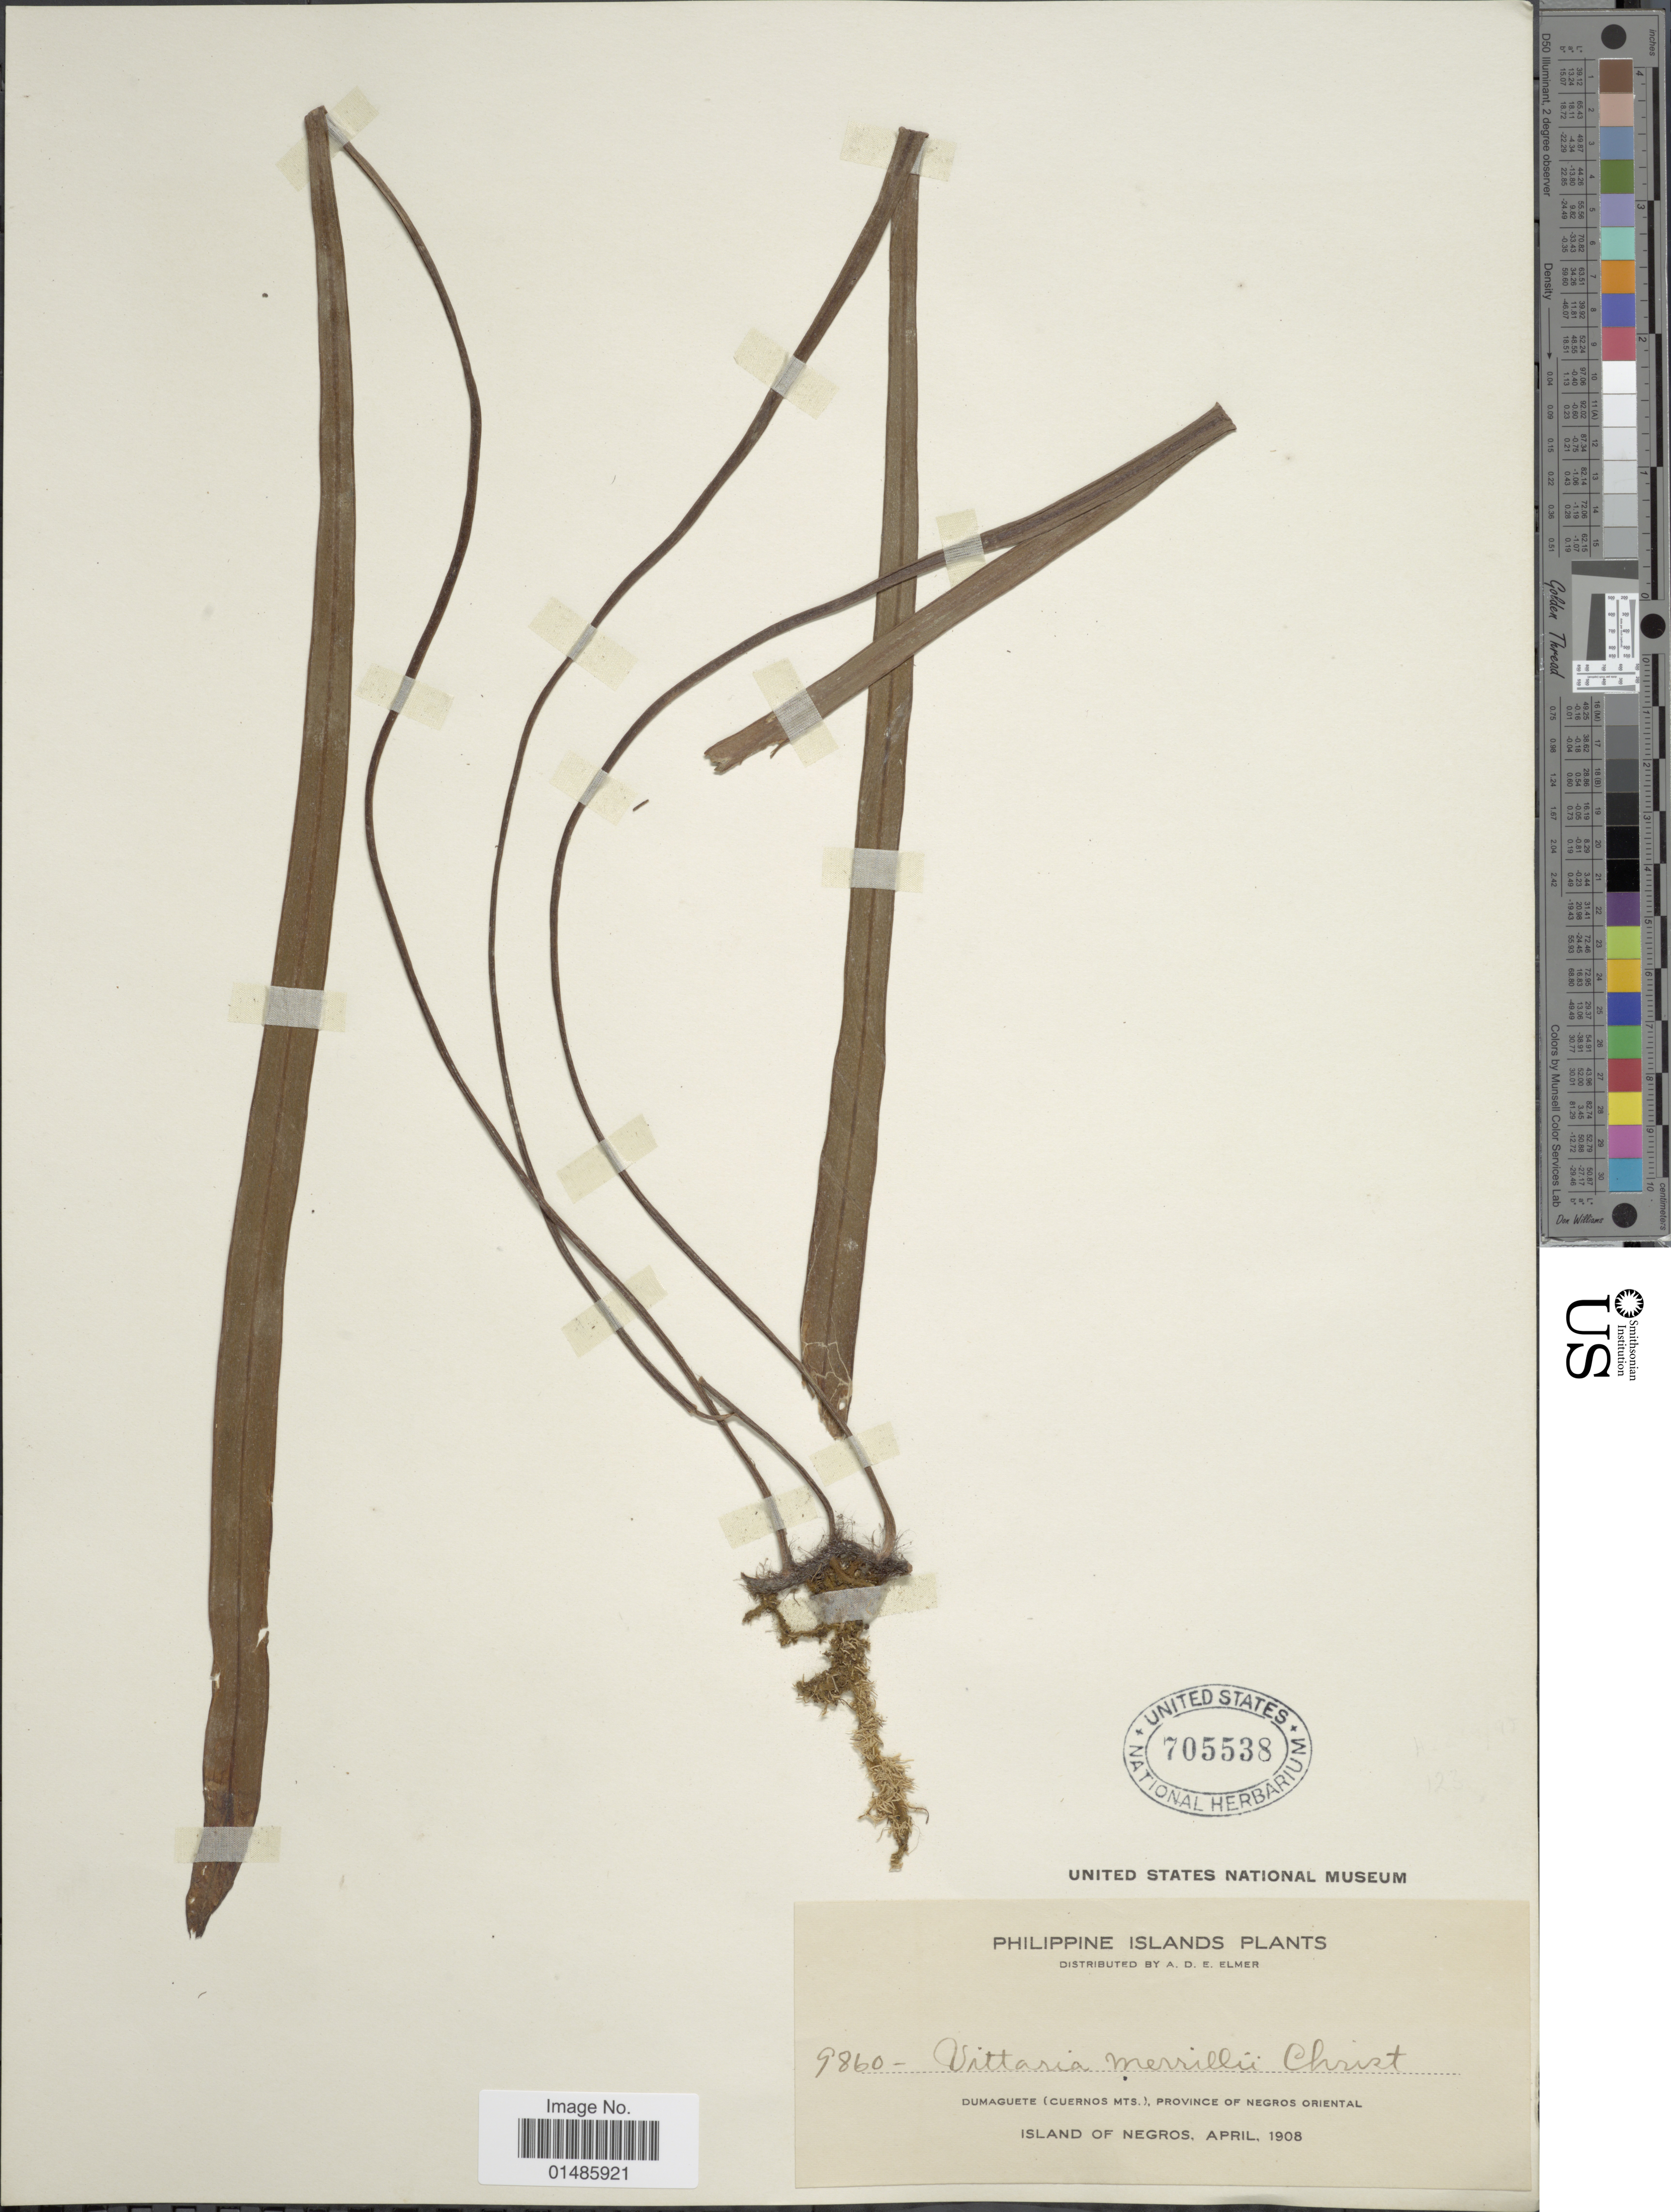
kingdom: Plantae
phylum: Tracheophyta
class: Polypodiopsida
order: Polypodiales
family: Pteridaceae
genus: Haplopteris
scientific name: Haplopteris elongata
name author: (Sw.) Crane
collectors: A. D. E. Elmer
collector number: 9860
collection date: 1908-04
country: Philippines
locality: Dumaguete (Cuernos Mts.), Province of Negros Oriental. Island of Negros.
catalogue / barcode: US 705538